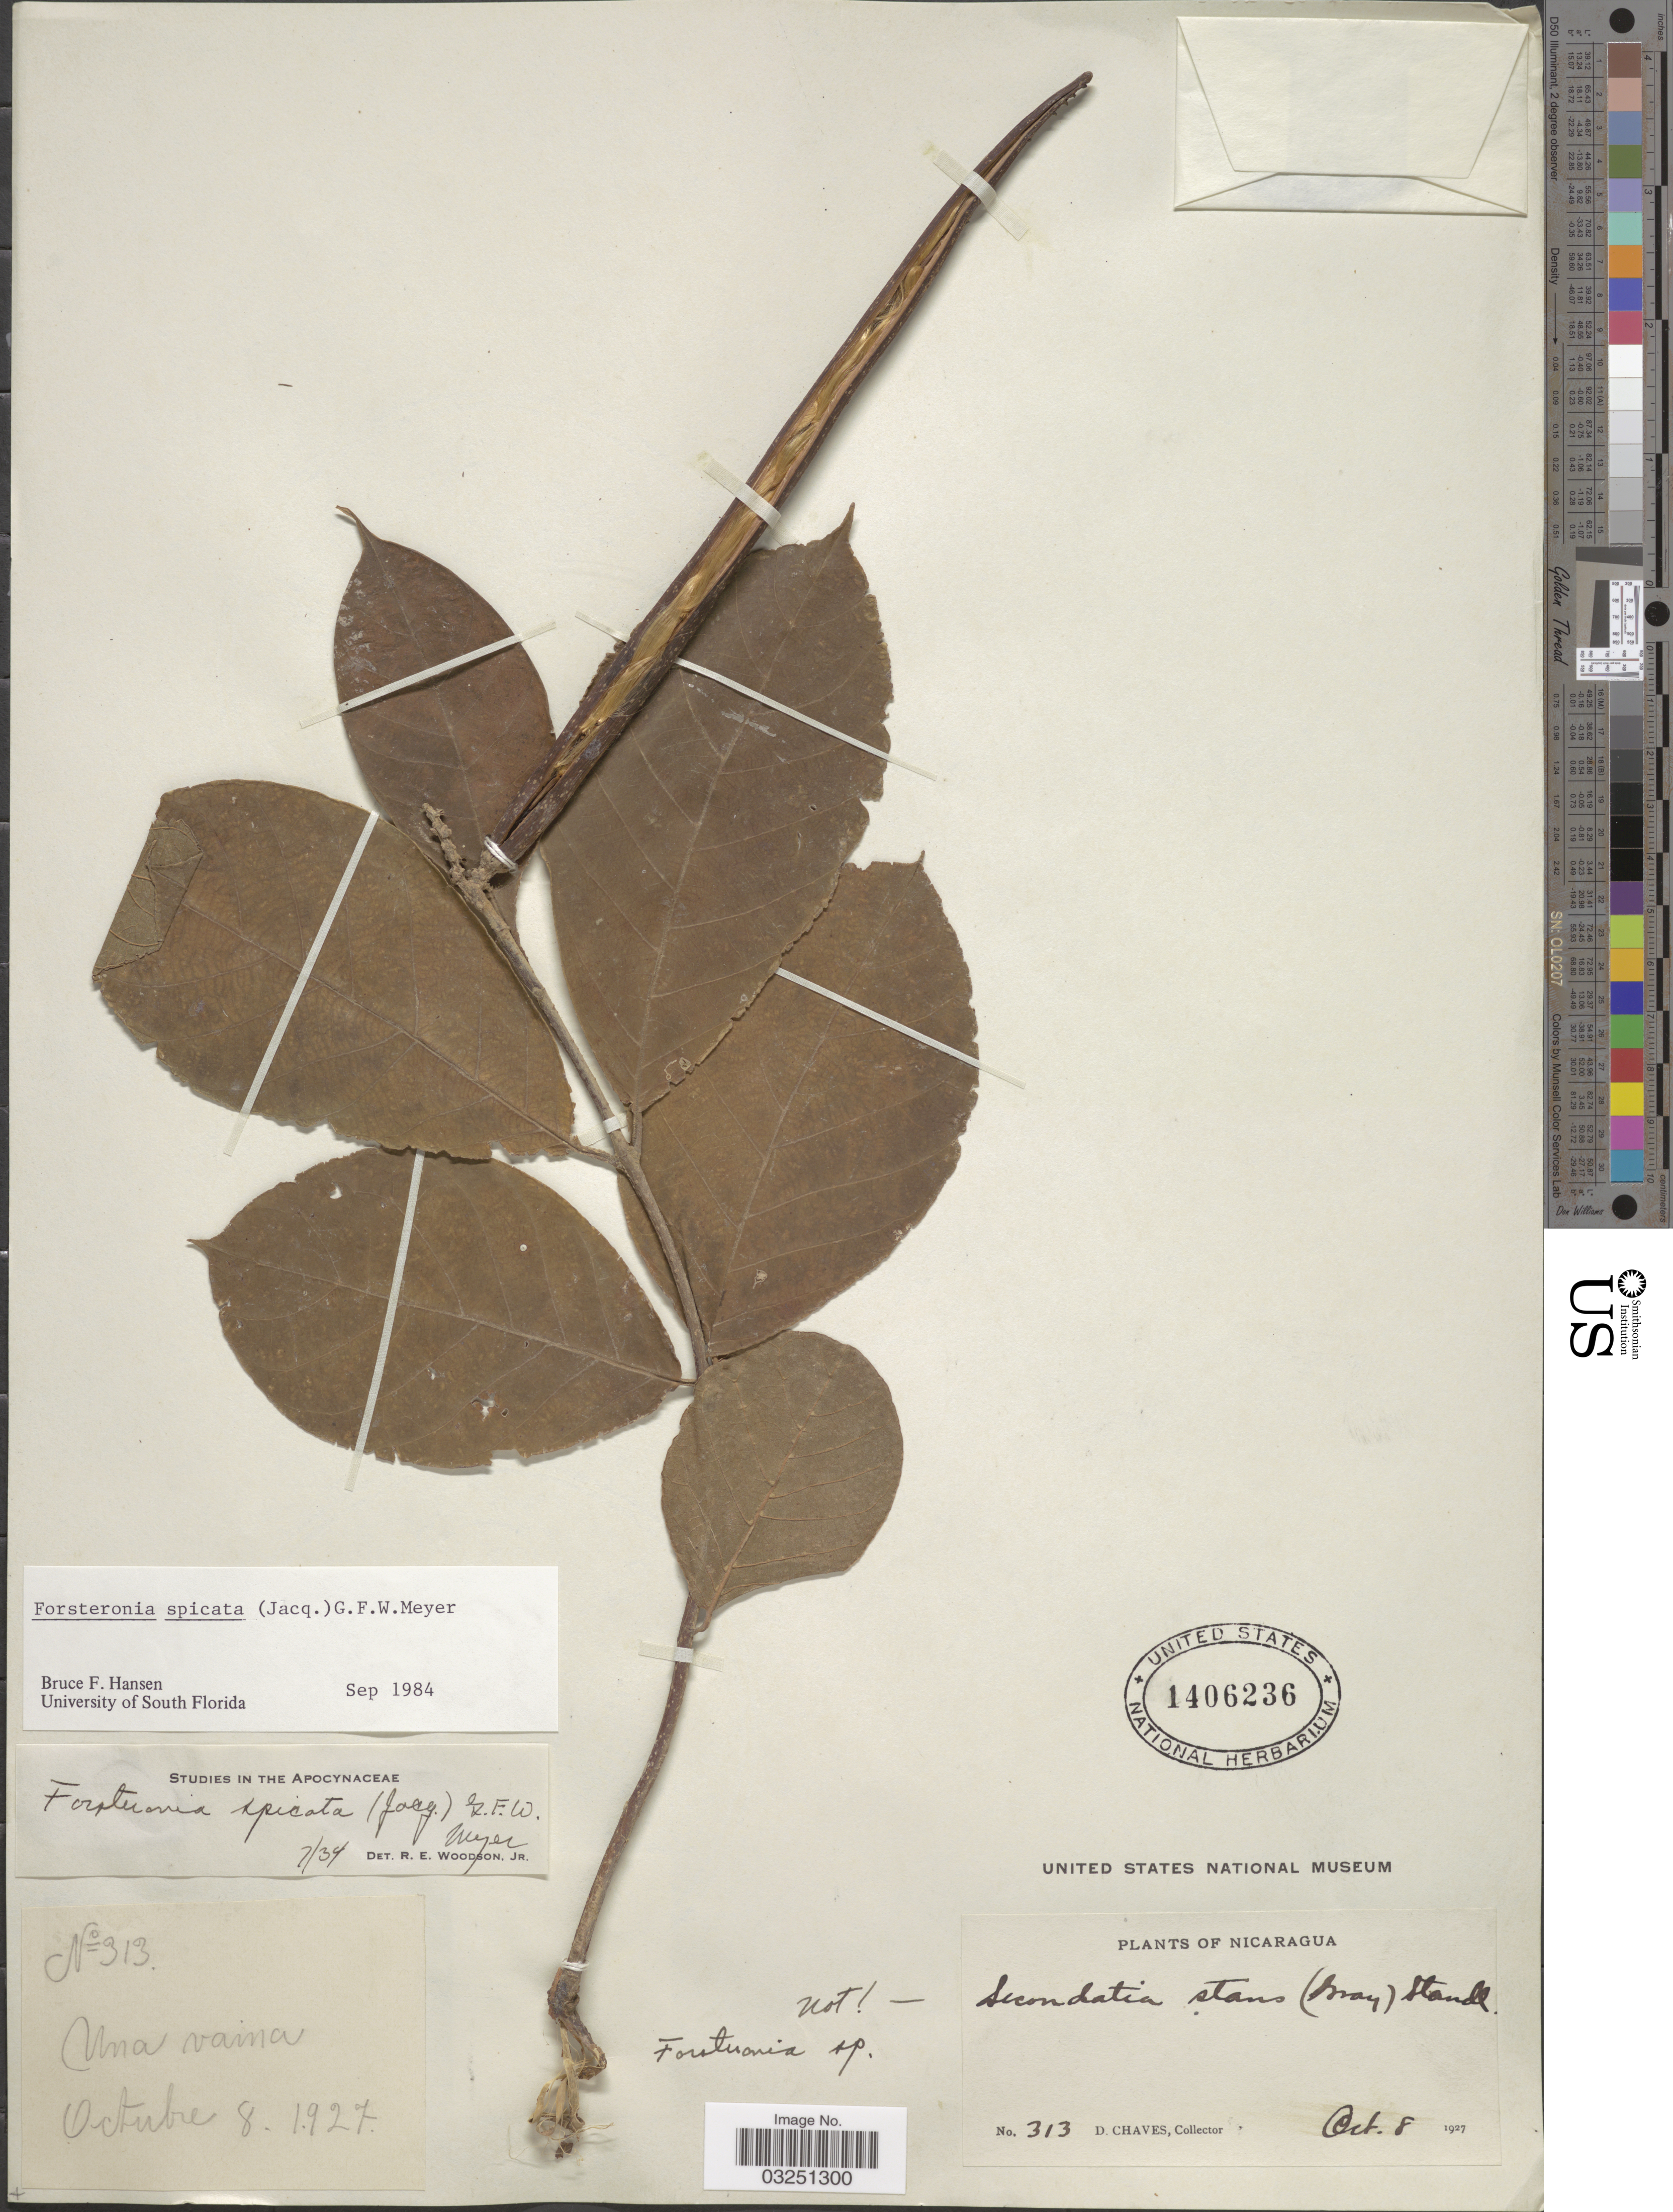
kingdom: Plantae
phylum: Tracheophyta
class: Magnoliopsida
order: Gentianales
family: Apocynaceae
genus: Forsteronia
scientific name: Forsteronia spicata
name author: (Jacq.) G. Mey.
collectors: D. Chaves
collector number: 313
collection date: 1927-10-08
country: Nicaragua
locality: Una vaina.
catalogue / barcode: US 1406236